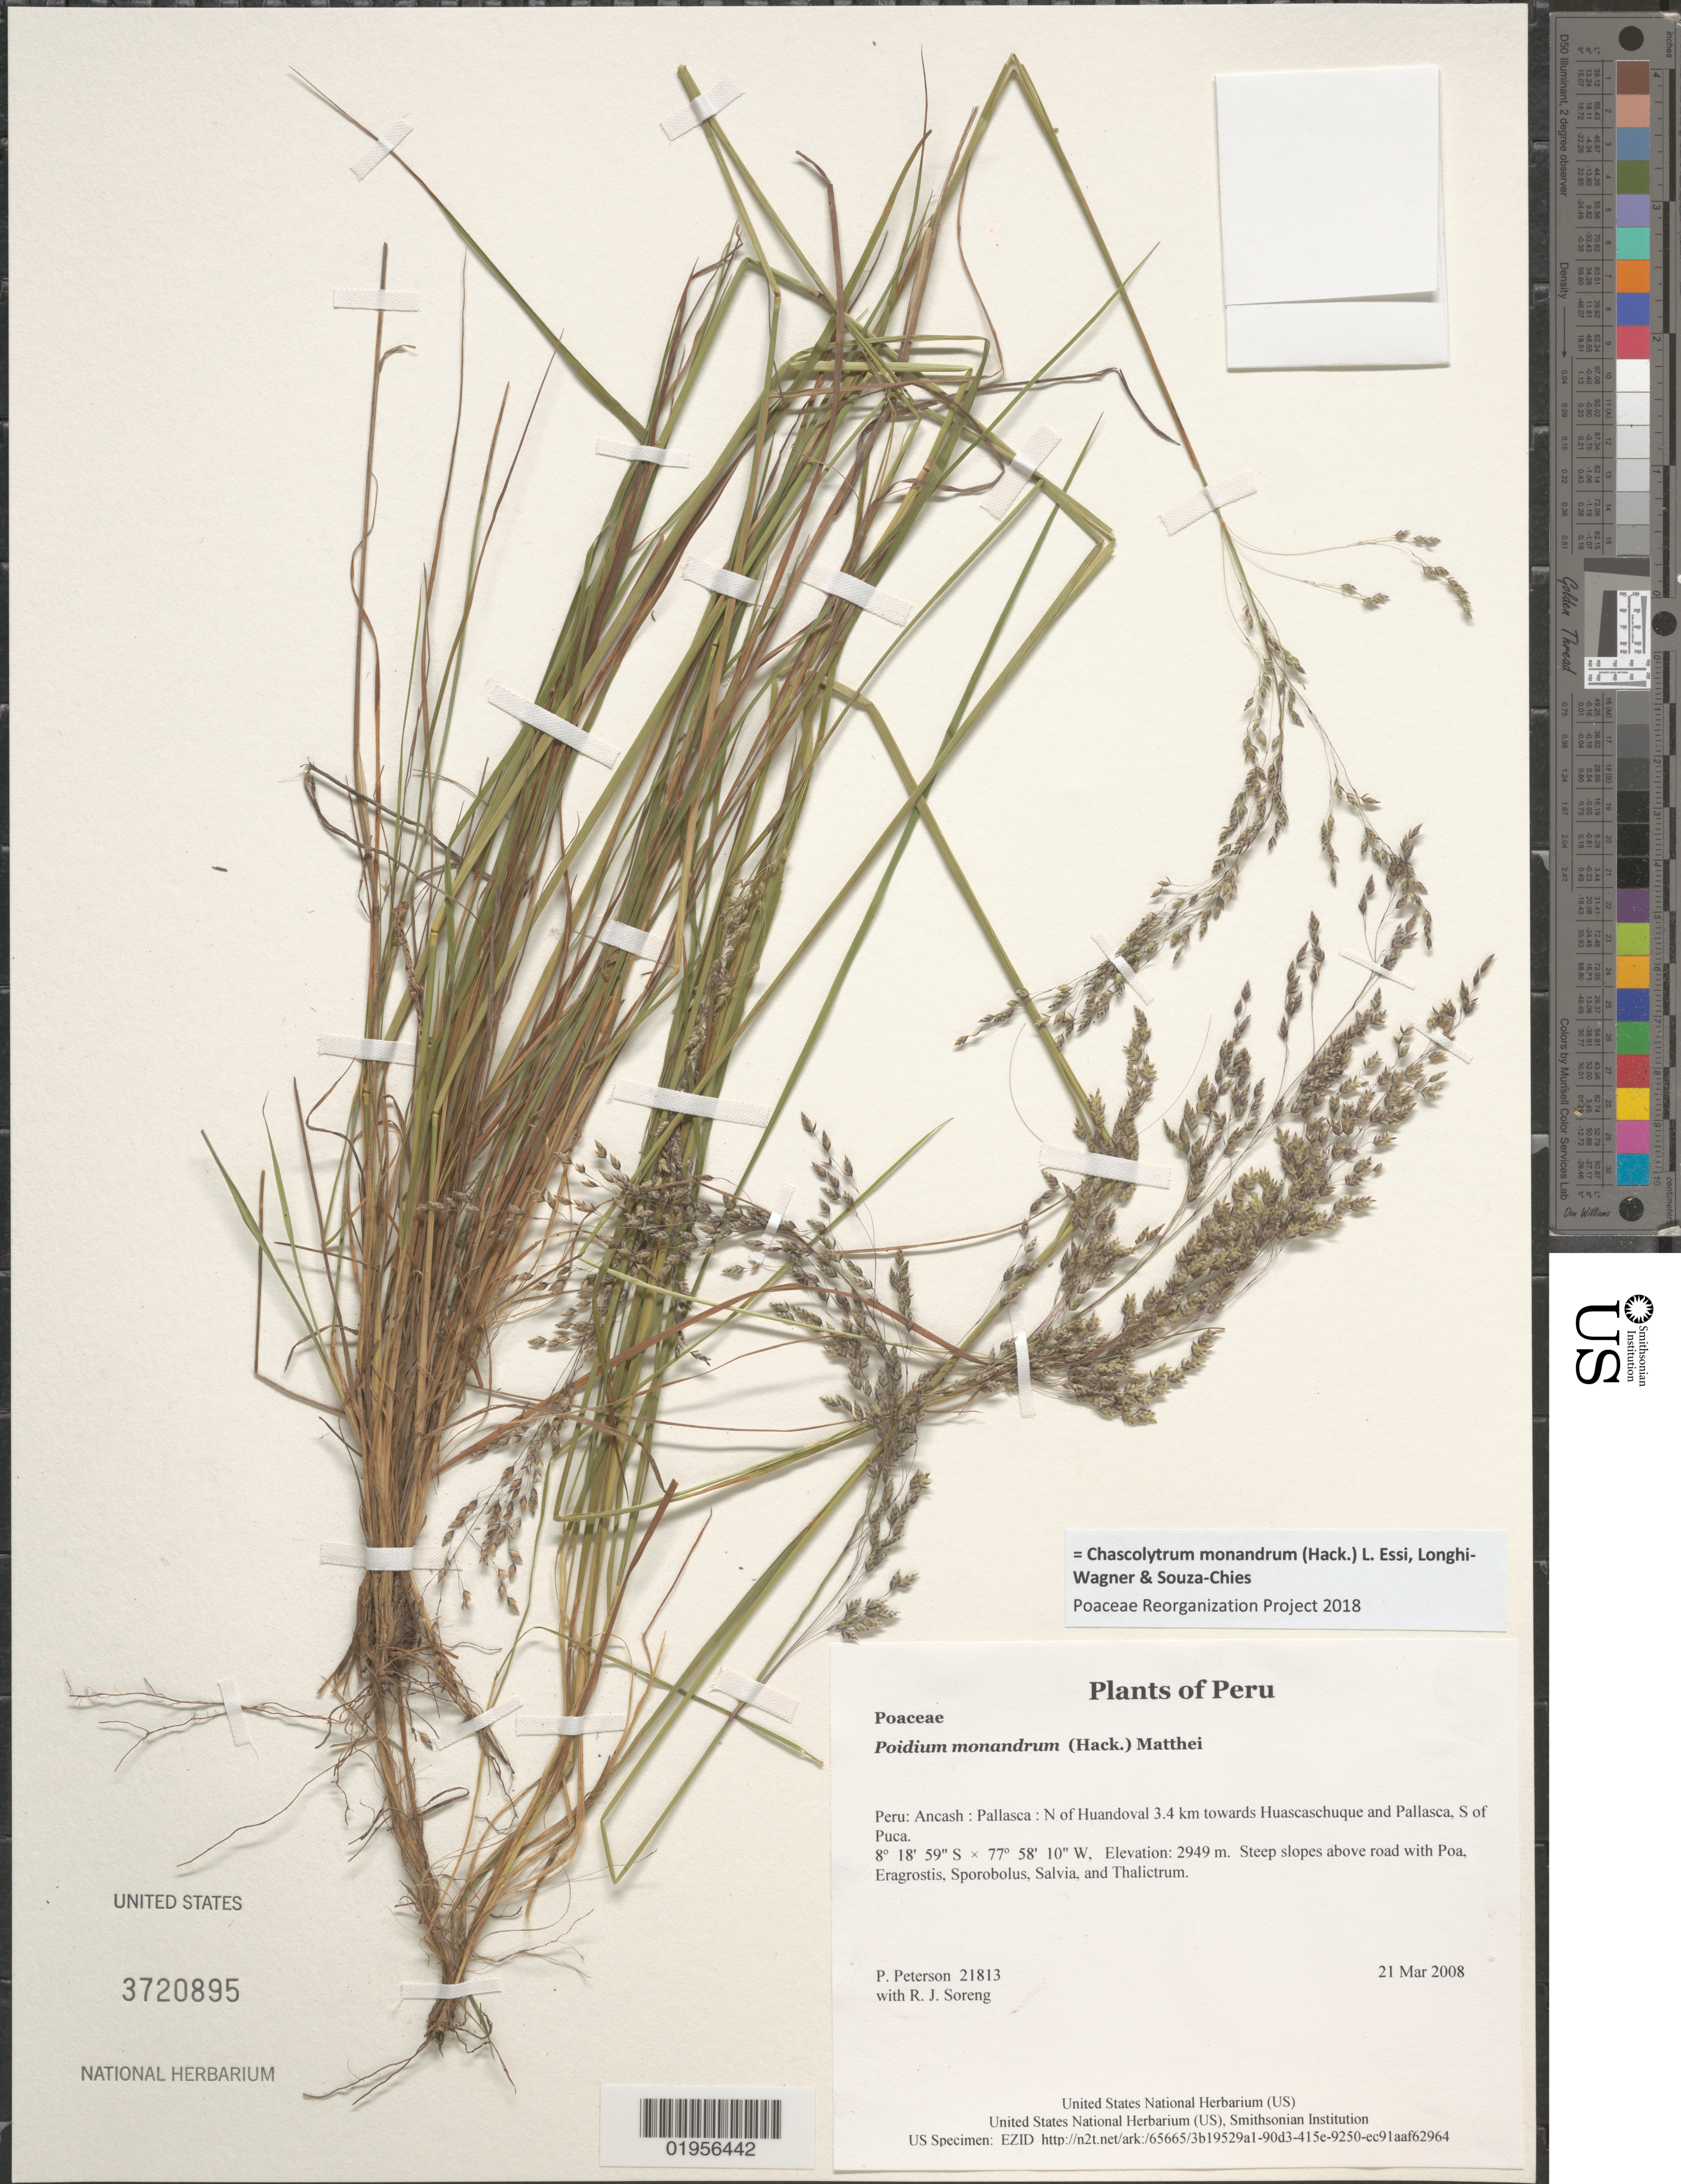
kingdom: Plantae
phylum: Tracheophyta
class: Liliopsida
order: Poales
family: Poaceae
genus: Chascolytrum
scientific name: Chascolytrum monandrum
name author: (Hack.) L. Essi et al.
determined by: Poaceae Reorganization Project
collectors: P. M. Peterson & R. J. Soreng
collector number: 21813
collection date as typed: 21 Mar 2008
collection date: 2008-03-21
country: Peru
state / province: Ancash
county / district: Pallasca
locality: N of Huandoval 3.4 km towards Huascaschuque and Pallasca, S of Puca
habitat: Steep slopes above road with Poa, Eragrostis, Sporobolus, Salvia, and Thalictrum.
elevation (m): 2949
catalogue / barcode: US 3720895